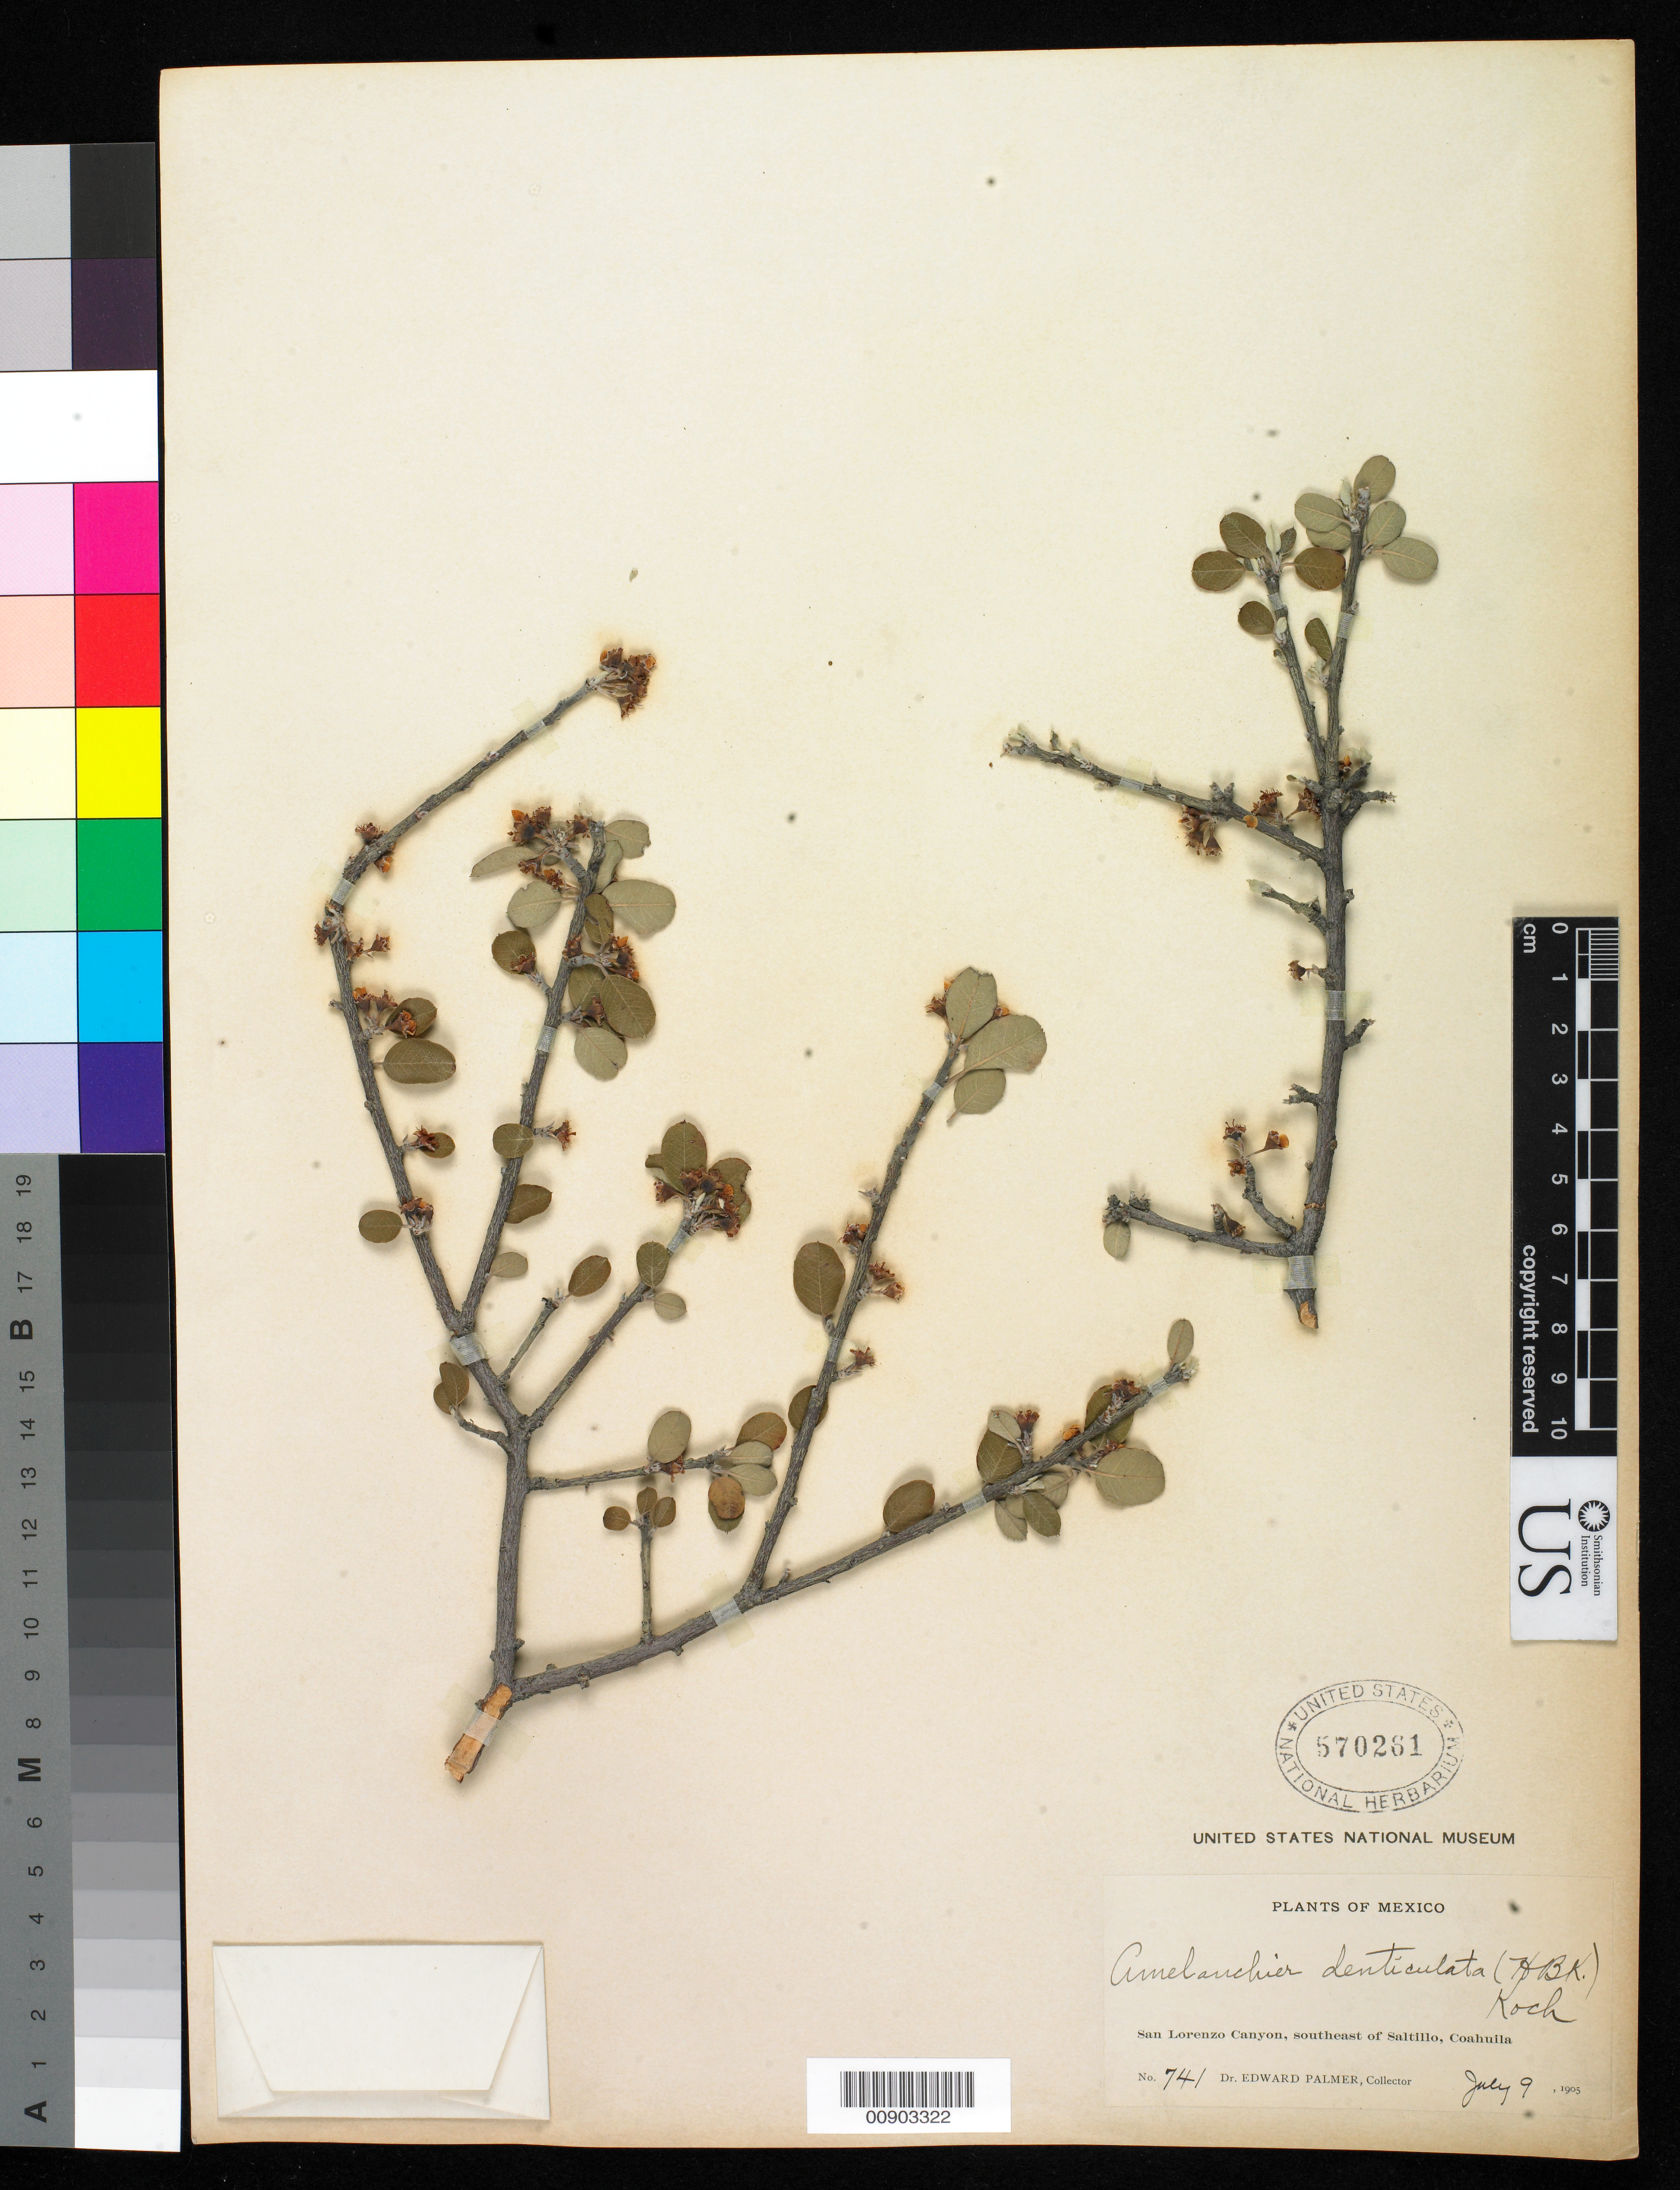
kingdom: Plantae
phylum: Tracheophyta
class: Magnoliopsida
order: Rosales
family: Rosaceae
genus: Malacomeles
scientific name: Malacomeles denticulata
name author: (Kunth) G.N. Jones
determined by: Strong, Mark T., (BOT), Smithsonian Institution - National Museum of Natural History (UNITED STATES)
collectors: E. Palmer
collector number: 741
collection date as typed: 09 Jul 1905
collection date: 1905-07-09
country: Mexico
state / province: Coahuila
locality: San Lorenzo Canyon, southeast of Saltillo, Coahuila.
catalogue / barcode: US 570261